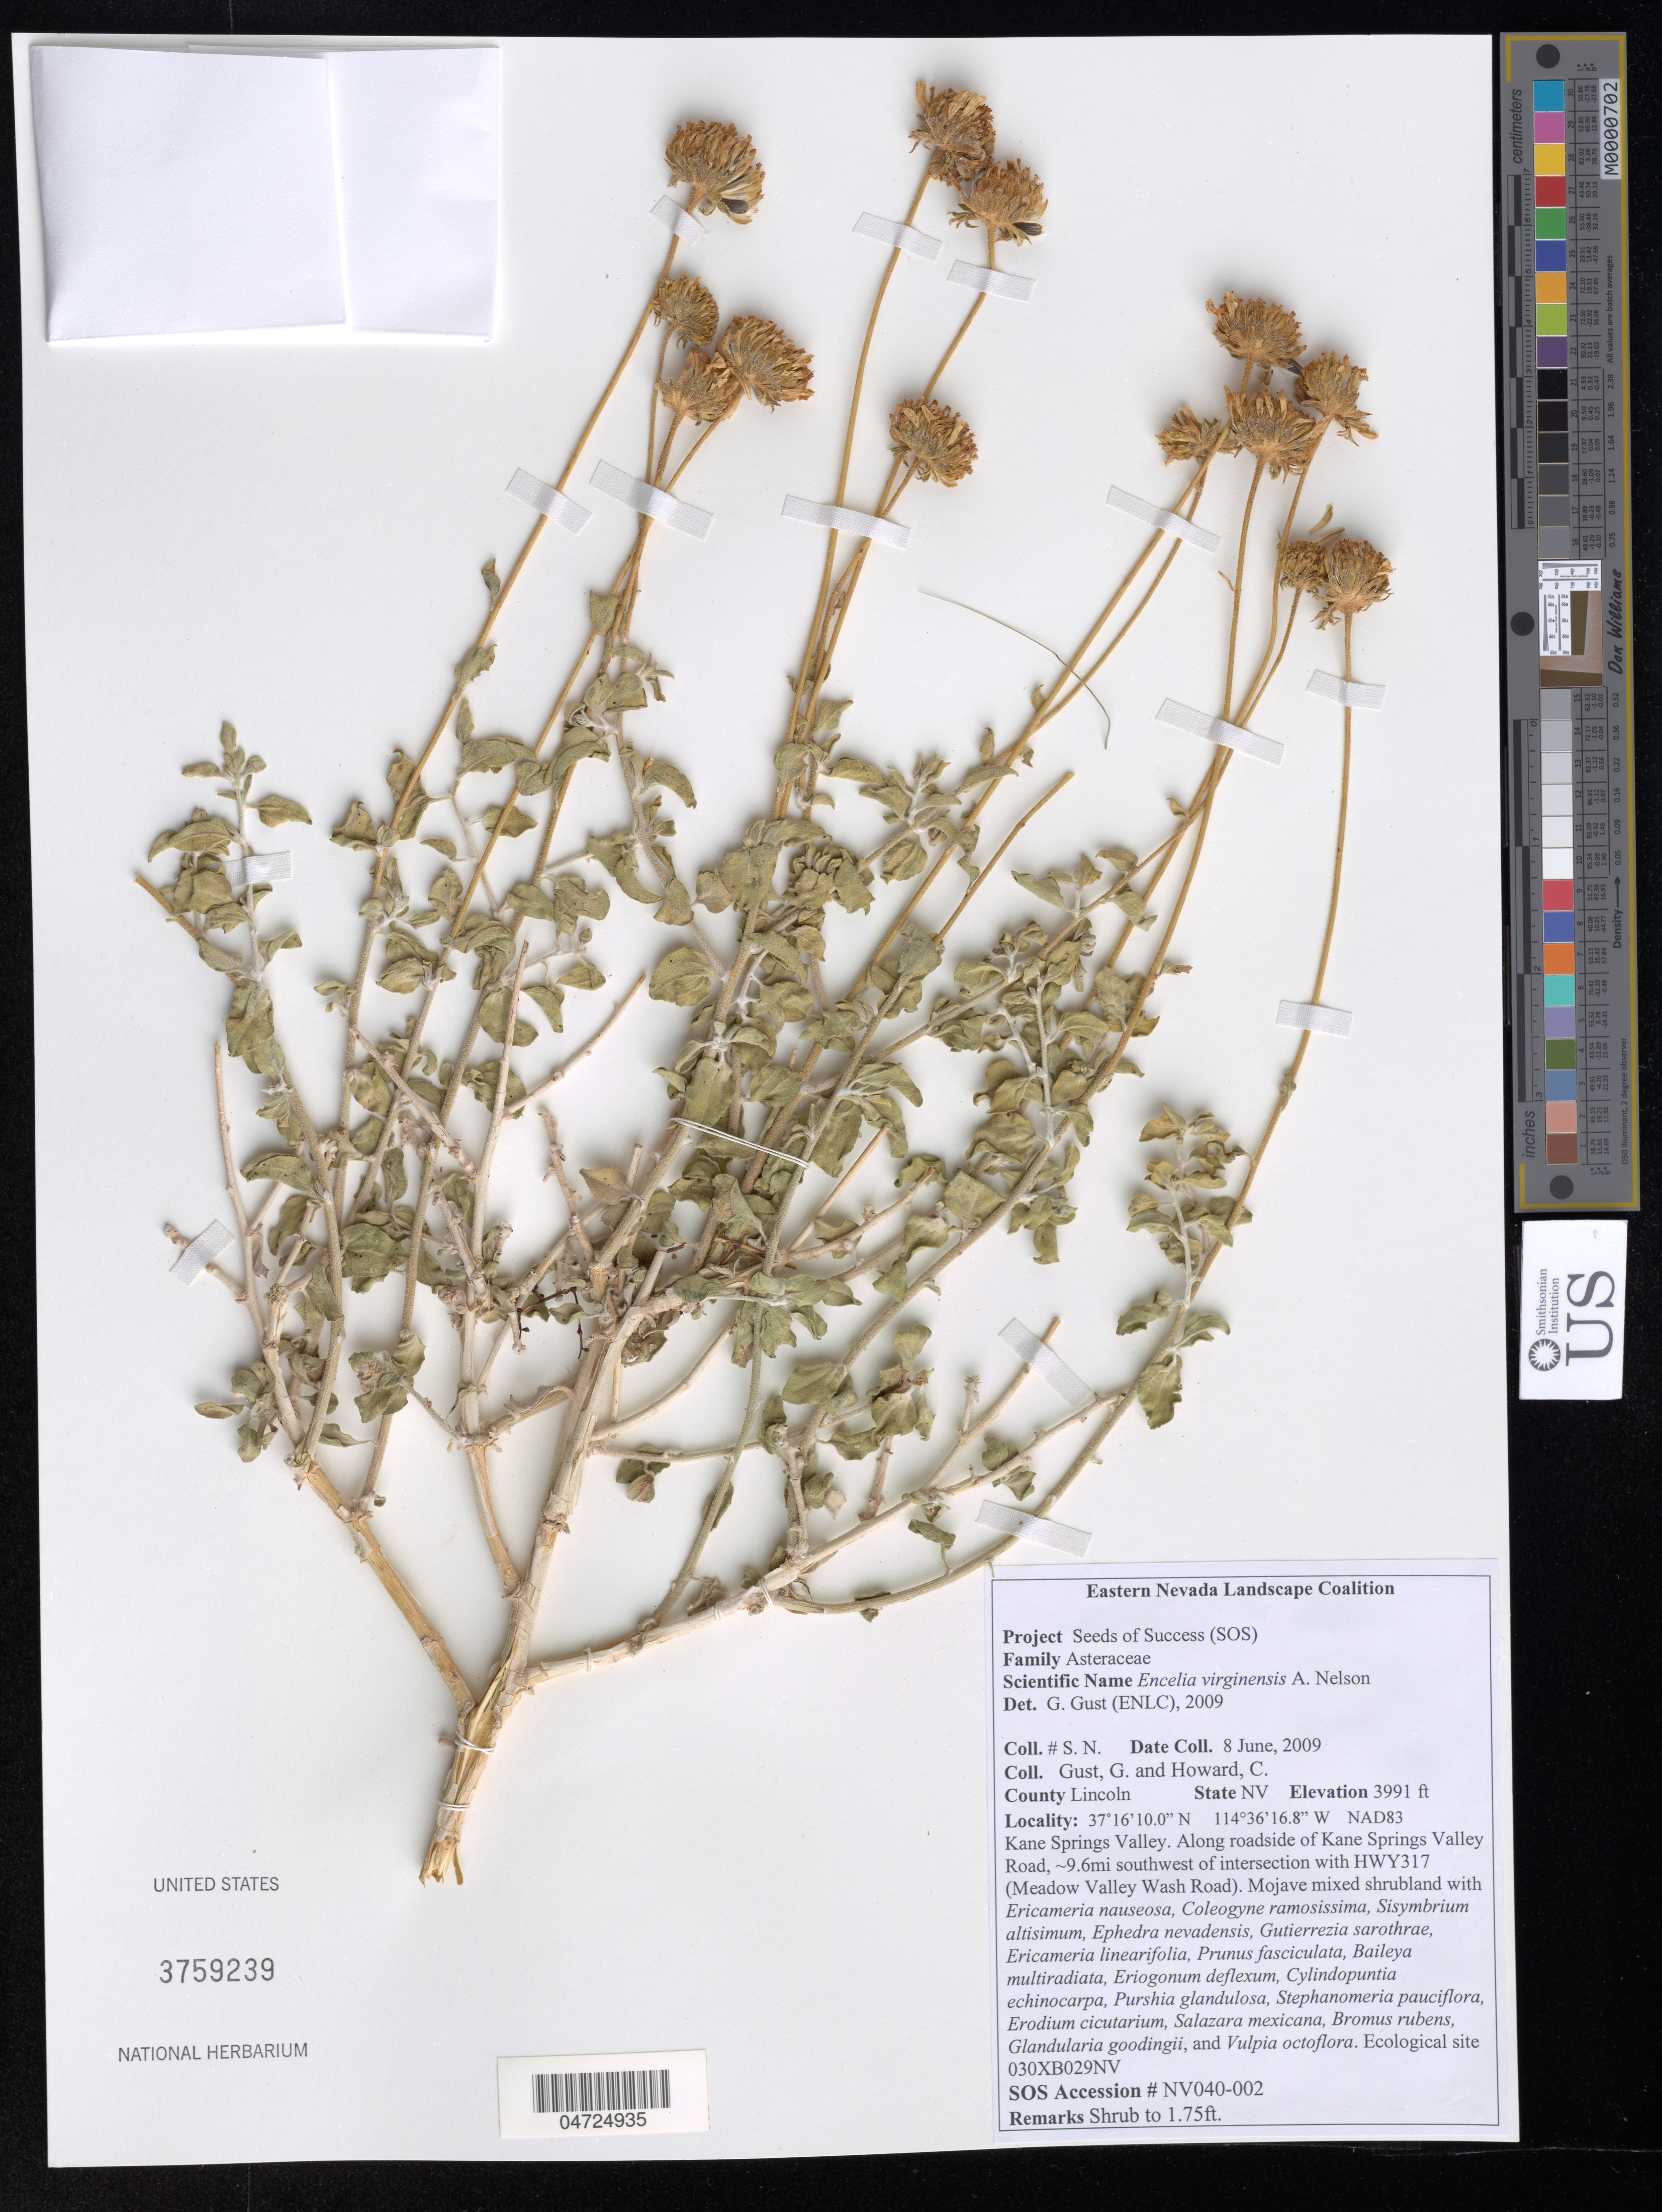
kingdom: Plantae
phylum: Tracheophyta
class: Magnoliopsida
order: Asterales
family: Asteraceae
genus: Encelia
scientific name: Encelia virginensis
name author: A. Nelson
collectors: G. Gust & C. Howard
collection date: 2009-06-08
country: United States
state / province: Nevada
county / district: Lincoln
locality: County Lincoln. NAD83. Kane Springs Valley. Along roadside of Kane Springs Valley Road, ~9.6mi southwest of intersection with HWY317 (Meadow Valley Wash Road).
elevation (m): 1216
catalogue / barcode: US 3759239